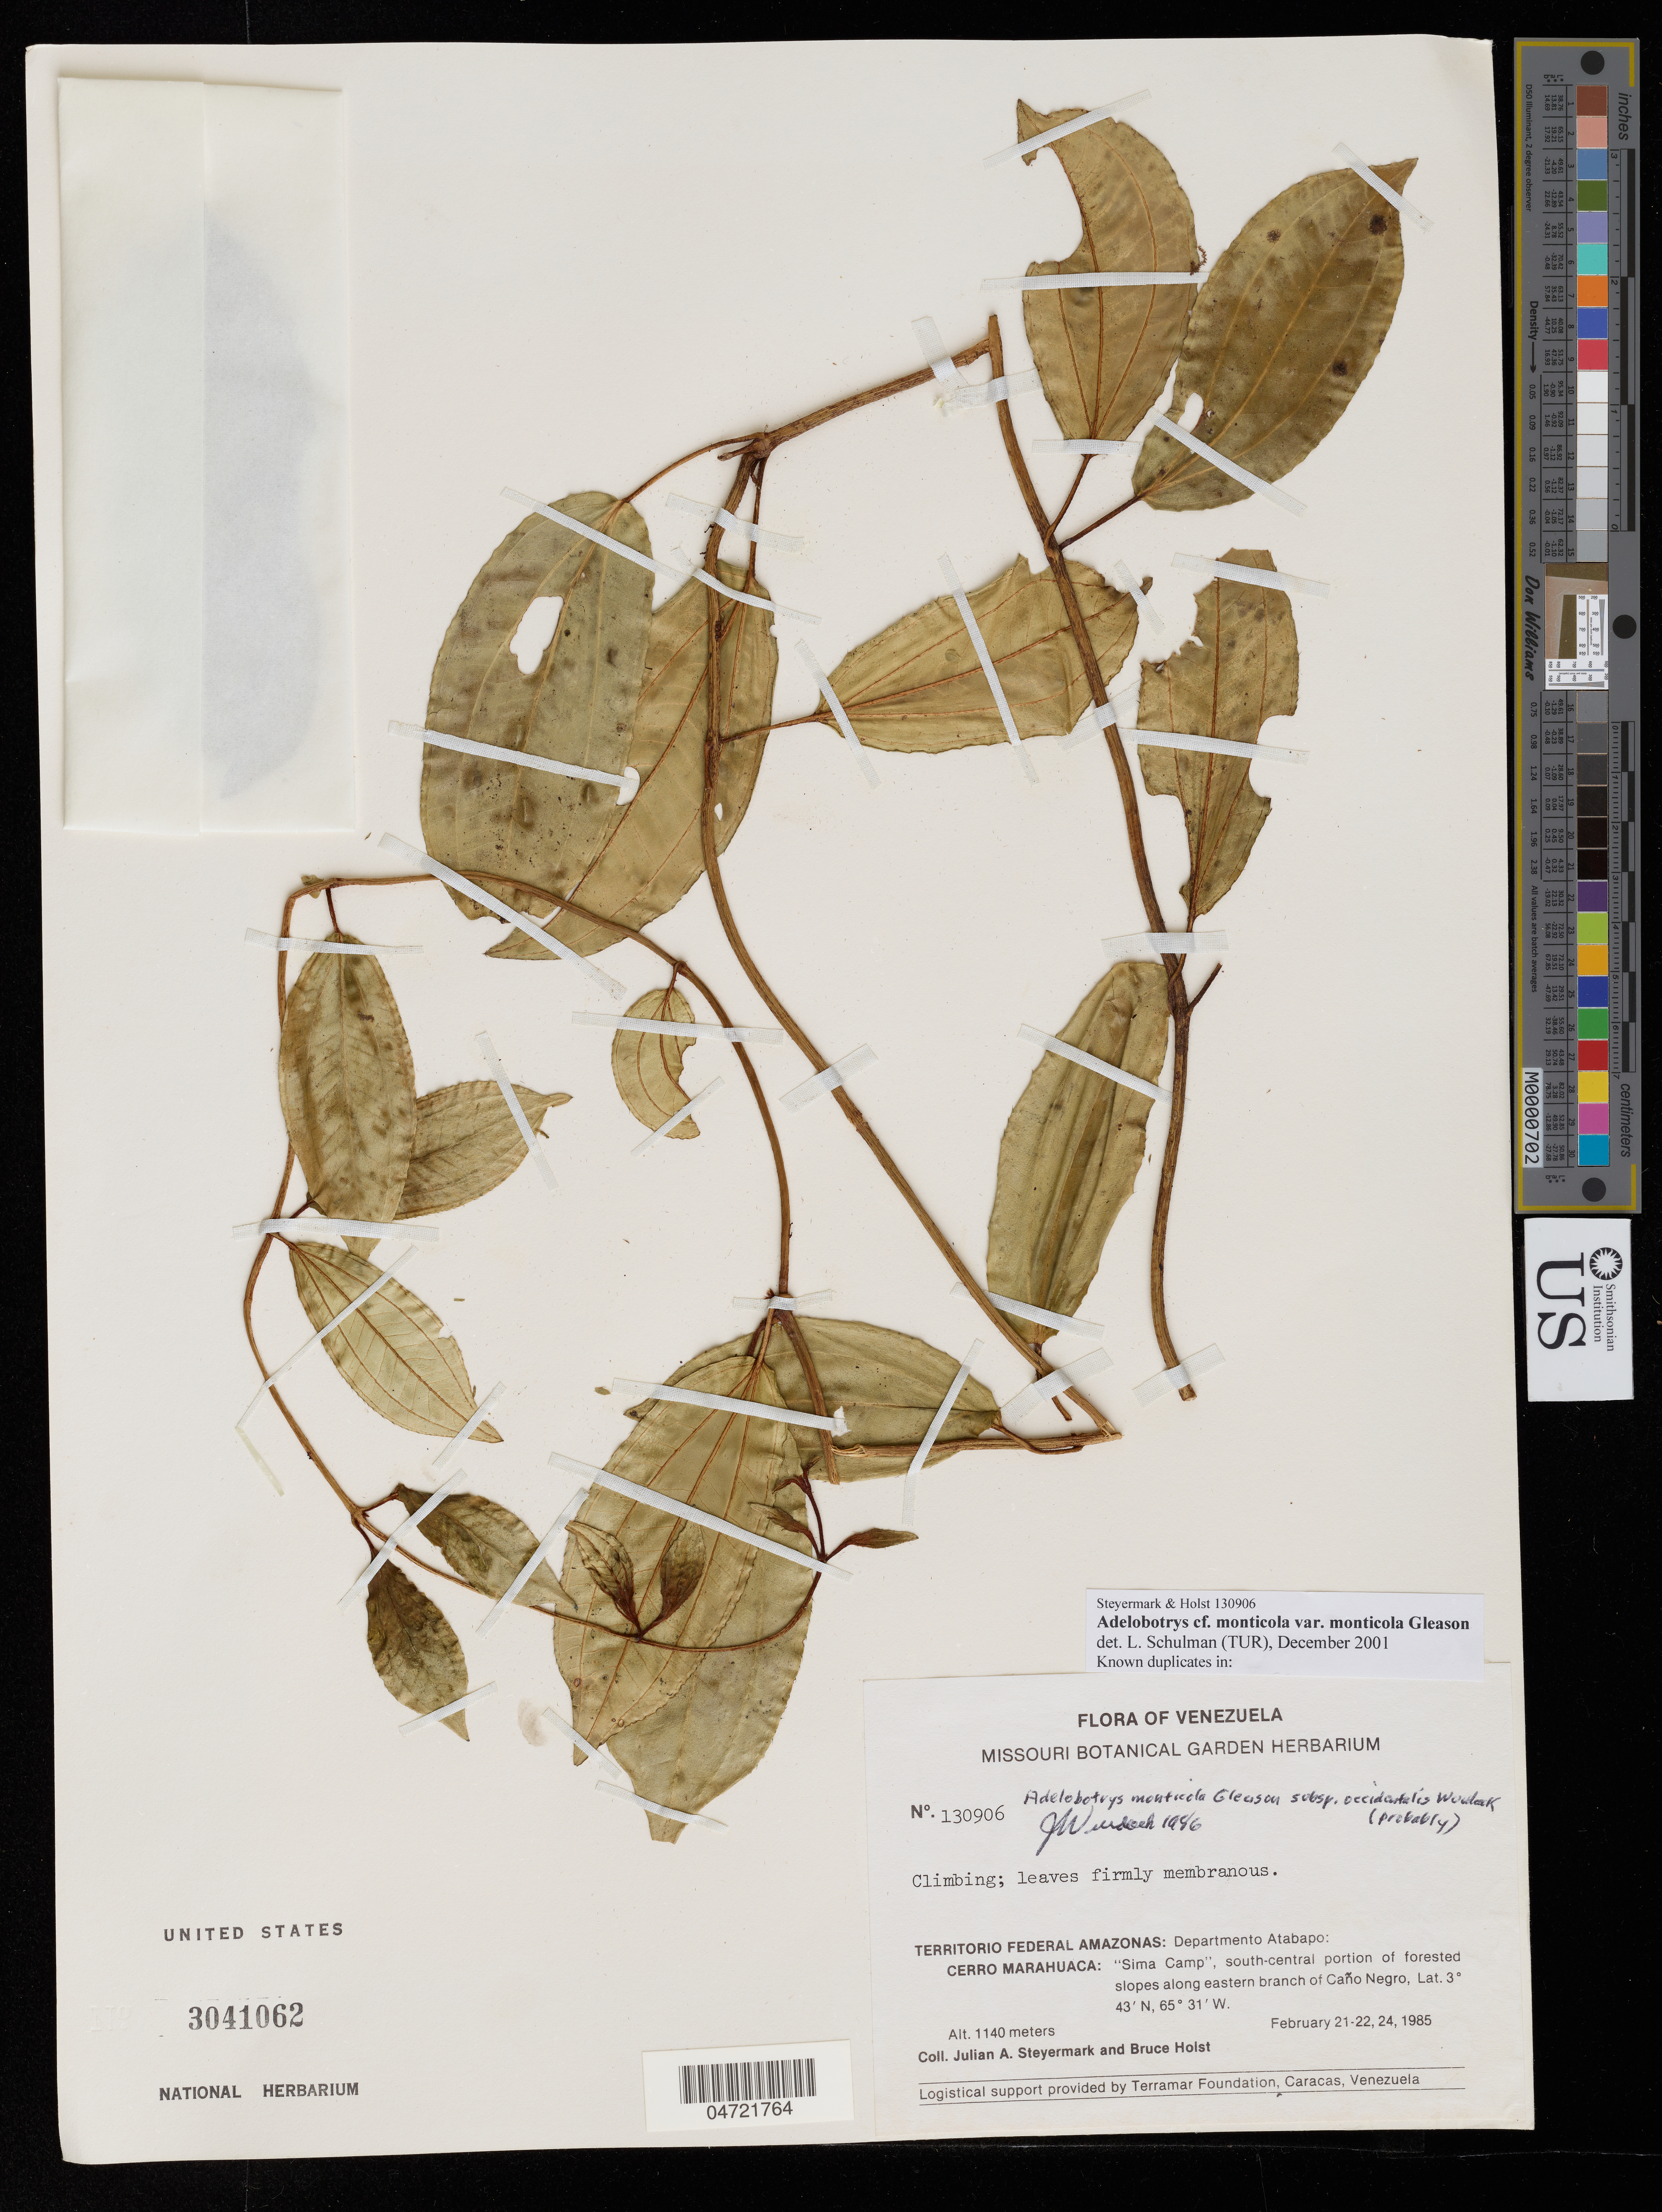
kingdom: Plantae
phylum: Tracheophyta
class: Magnoliopsida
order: Myrtales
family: Melastomataceae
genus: Adelobotrys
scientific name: Adelobotrys monticola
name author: Gleason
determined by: Schulman, Leif, (TUR), University of Turku (FINLAND)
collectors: J. Steyermark & B. Holst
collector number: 130906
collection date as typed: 21 Feb 1985 to 24 Feb 1985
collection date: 1985-02-21/1985-02-24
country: Venezuela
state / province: Amazonas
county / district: Atabapo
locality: Cerro Marahuaca, Sima Camp, S central portion of forested slopes along eastern branch of Cano Negro.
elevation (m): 1140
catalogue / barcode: US 3041062